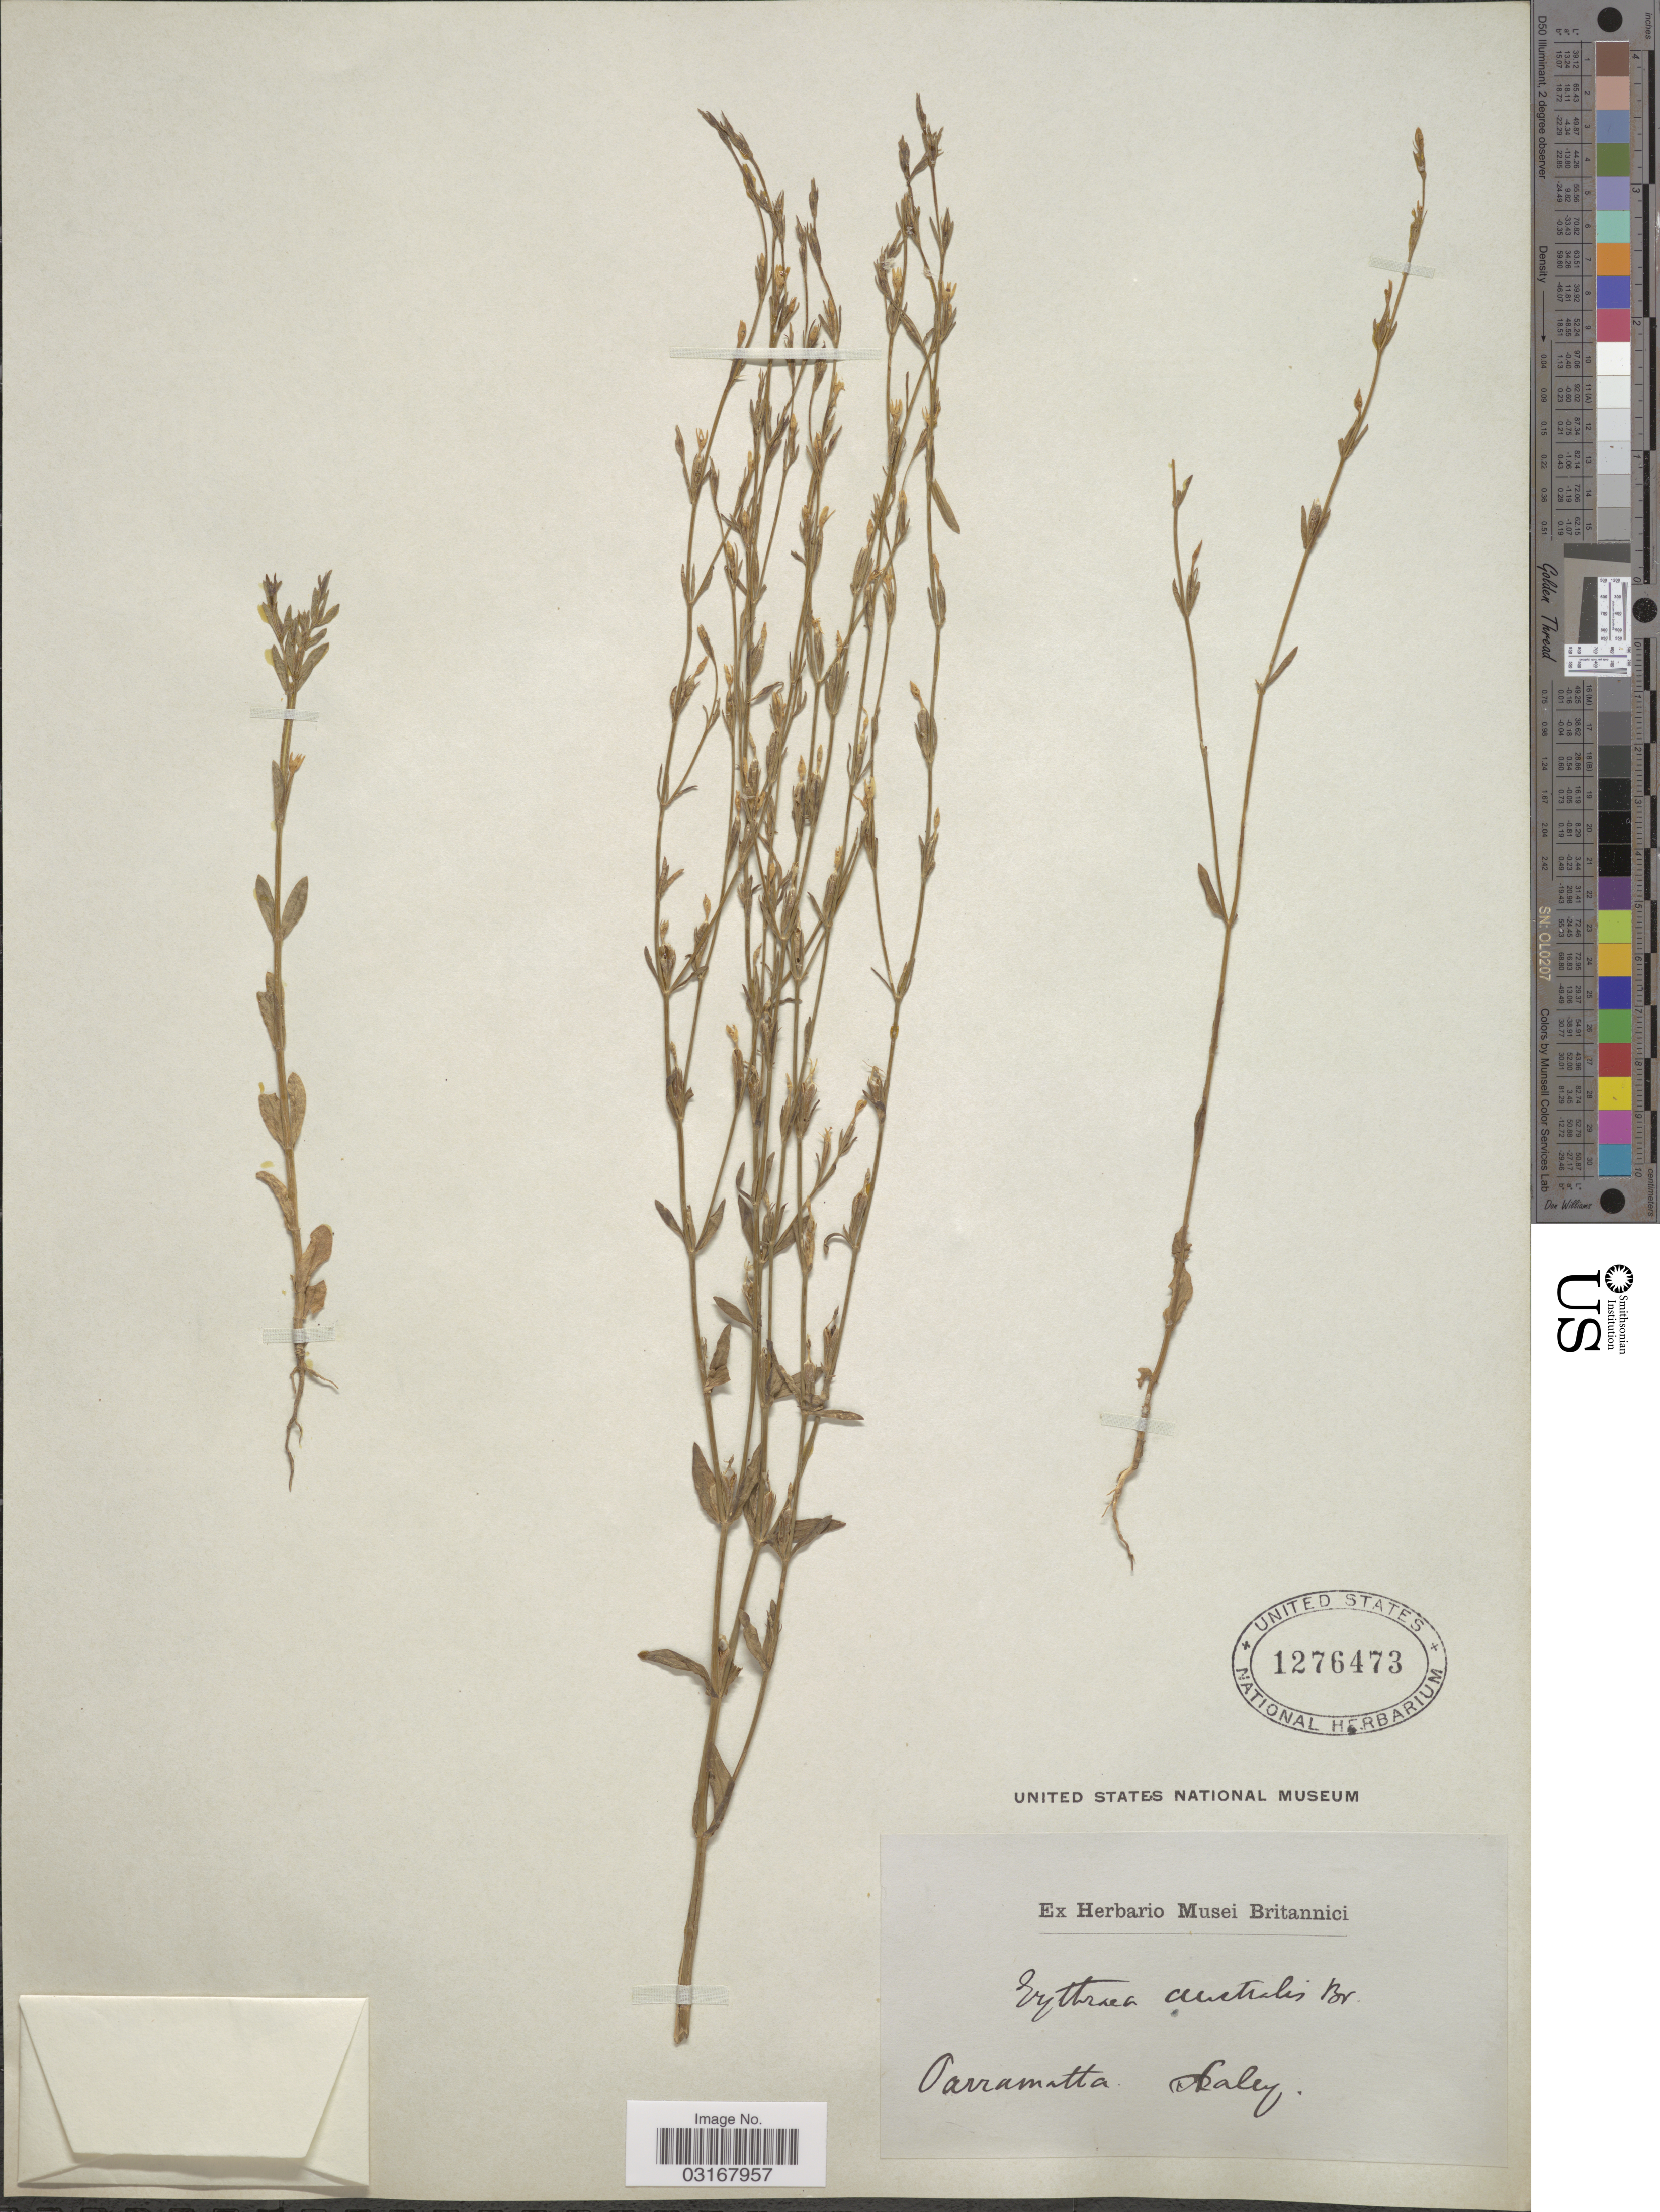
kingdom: Plantae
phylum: Tracheophyta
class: Magnoliopsida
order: Gentianales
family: Gentianaceae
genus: Schenkia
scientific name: Schenkia australis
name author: (R. Br.) G. Mans.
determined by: Strong, Mark T., (BOT), Smithsonian Institution - National Museum of Natural History (UNITED STATES)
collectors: -. Caley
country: Australia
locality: Paramatta.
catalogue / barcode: US 1276473